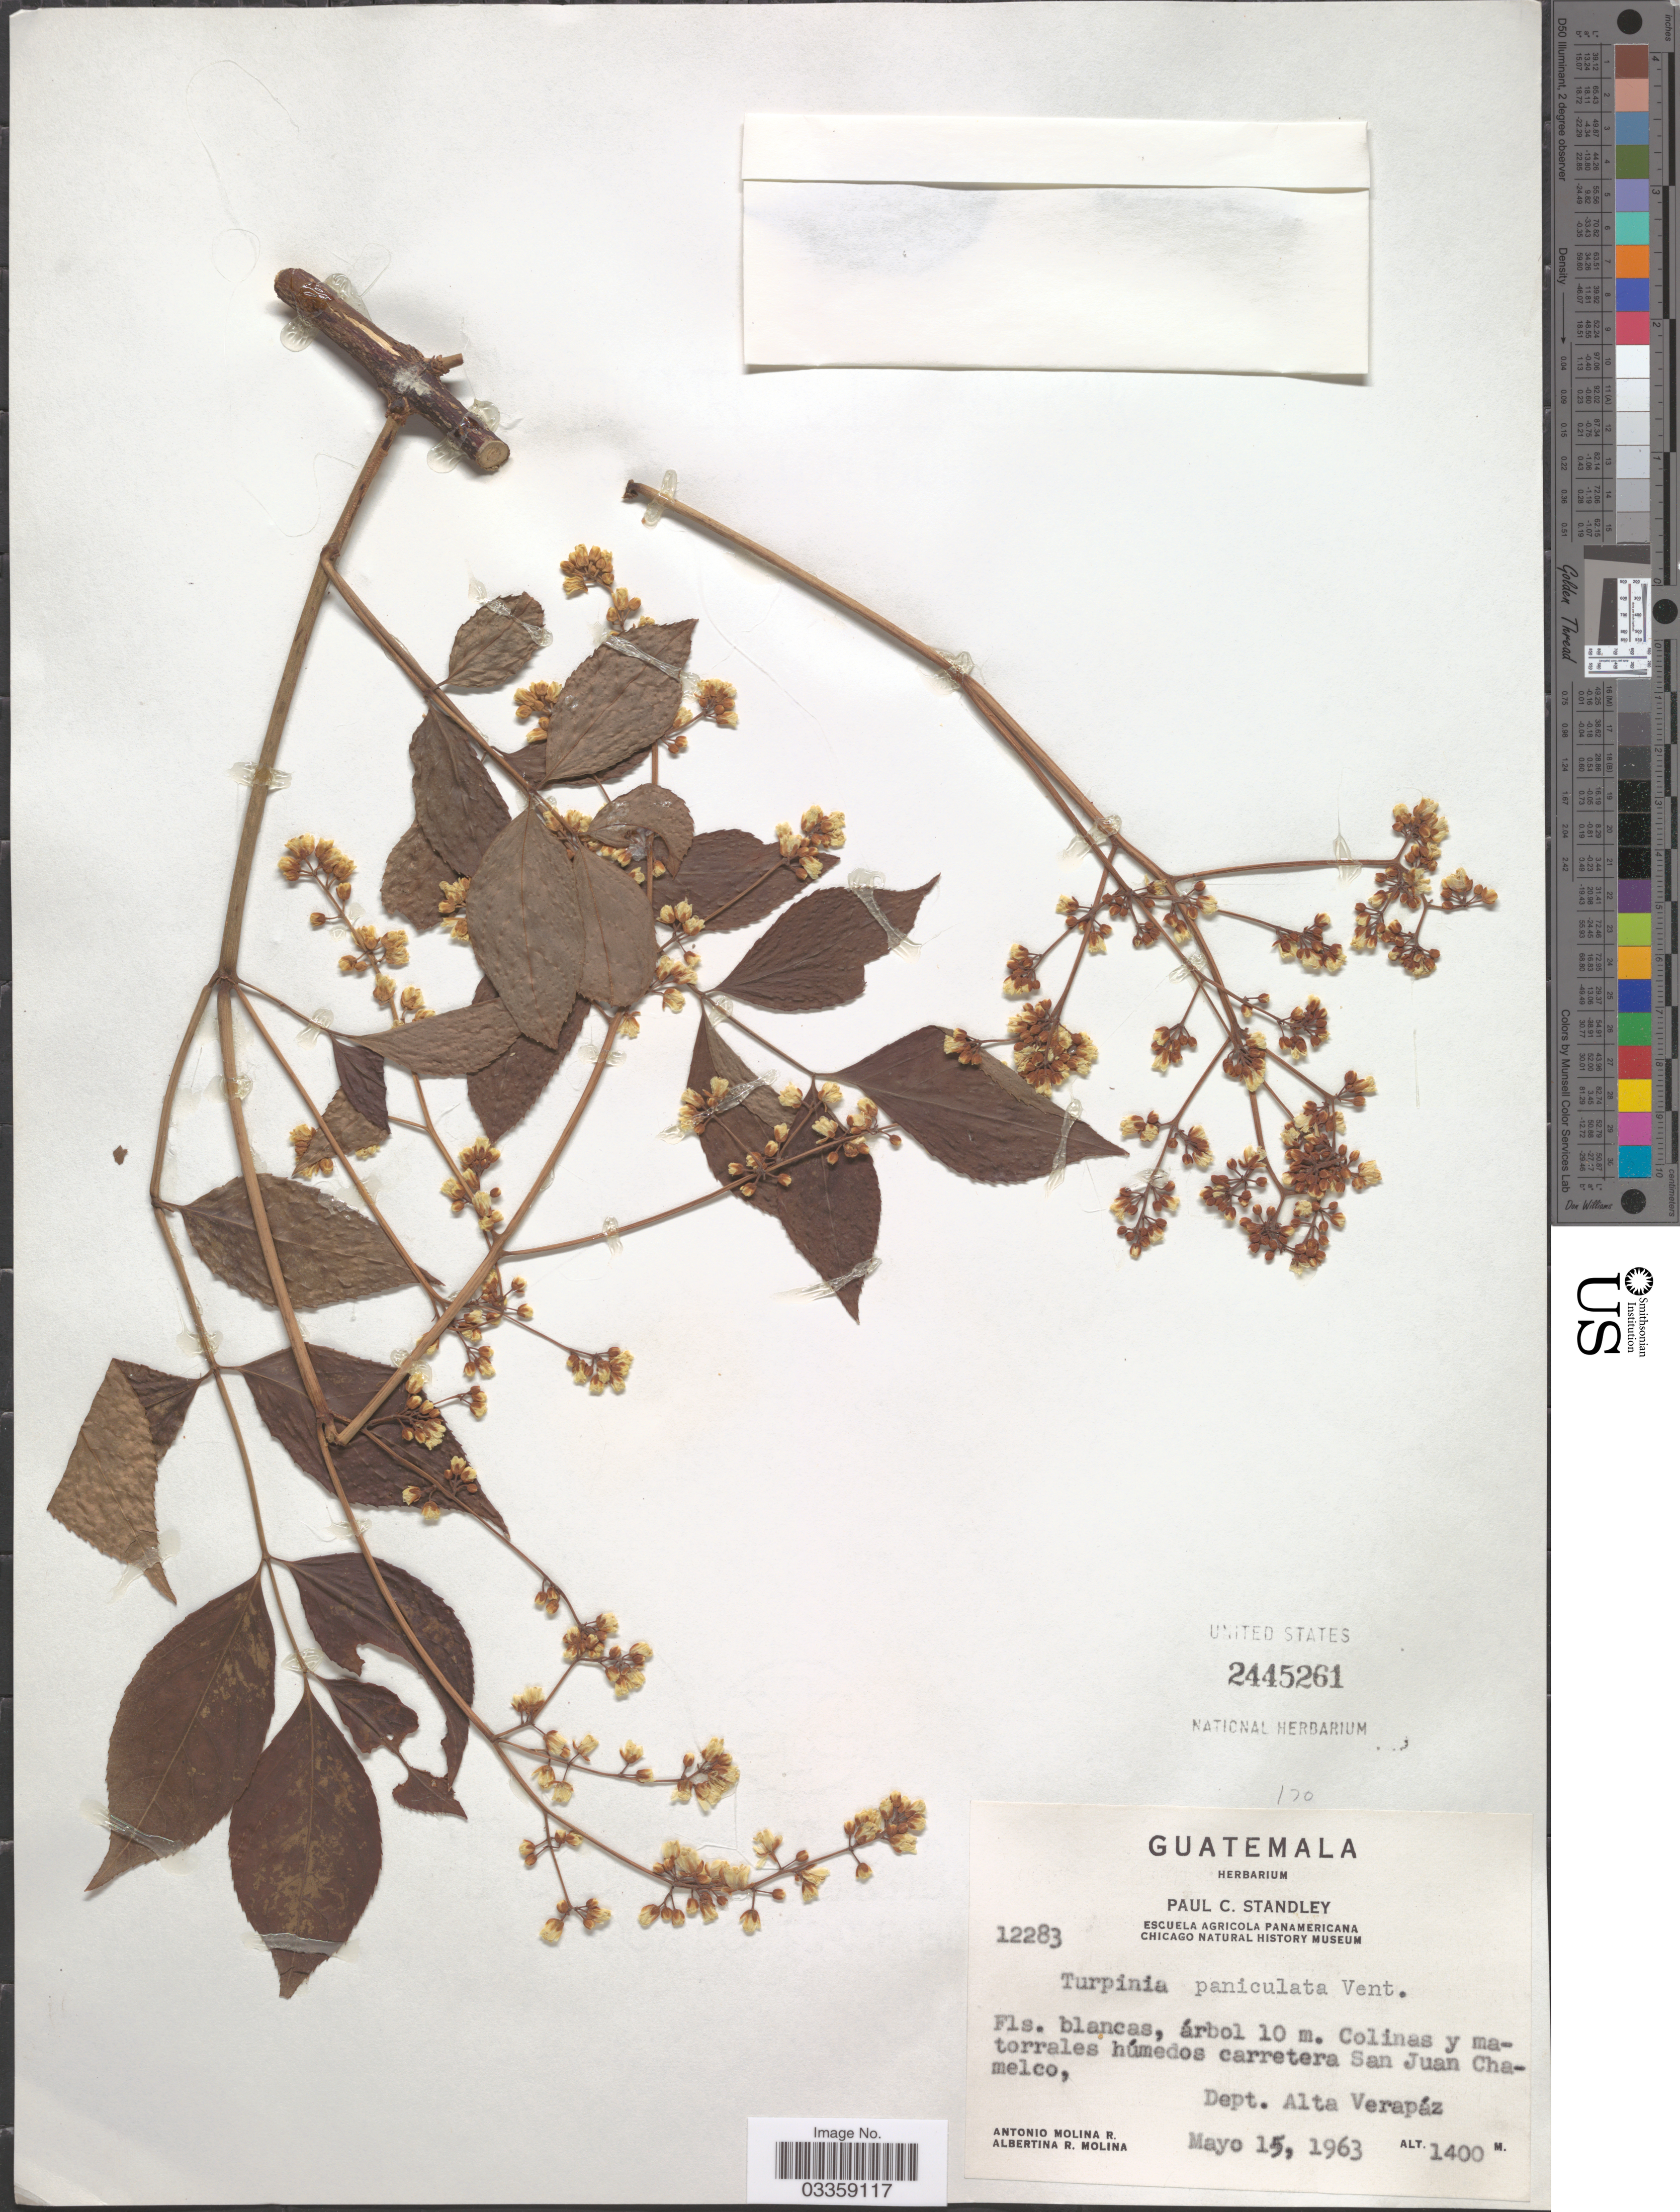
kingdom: Plantae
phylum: Tracheophyta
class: Magnoliopsida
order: Crossosomatales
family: Staphyleaceae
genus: Turpinia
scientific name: Turpinia paniculata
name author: Vent.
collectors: A. Molina R. & A. R. Molina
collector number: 12283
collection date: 1963-05-15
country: Guatemala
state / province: Alta Verapaz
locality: Colinas y matorrales húmedos carretera San Juan Chamelco, Dept. Alta Verapáz.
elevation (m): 1400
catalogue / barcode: US 2445261